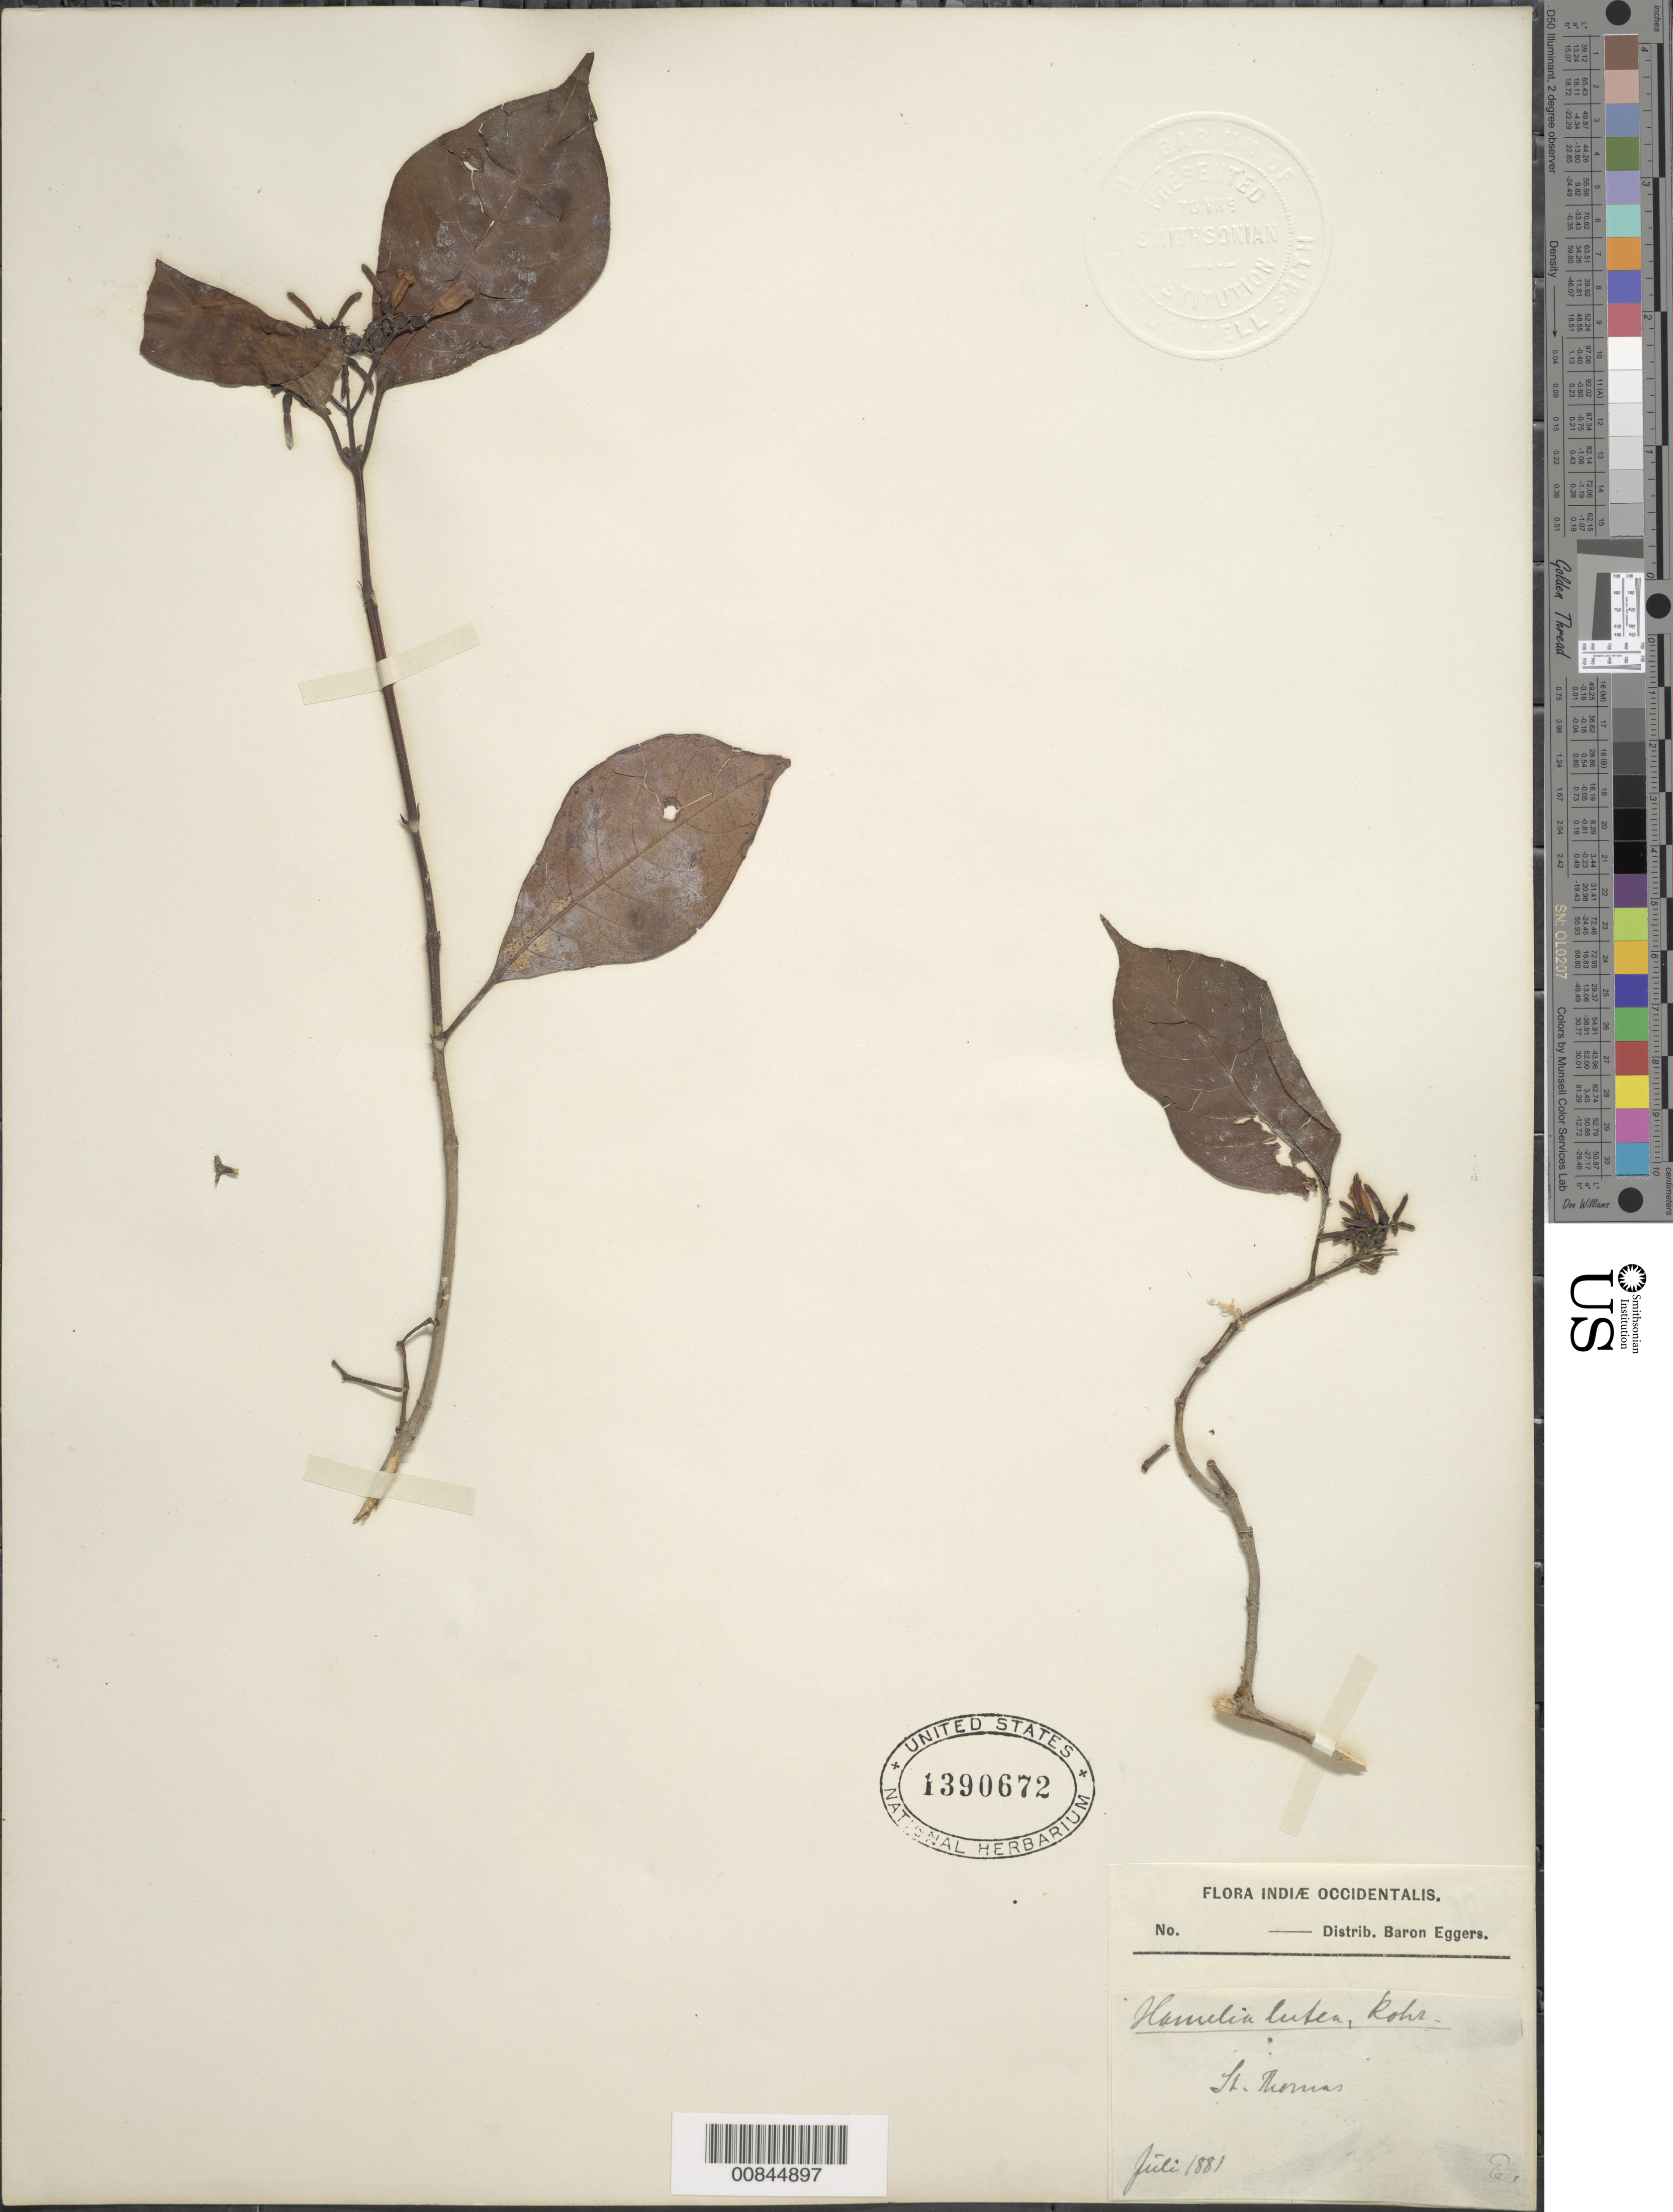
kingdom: Plantae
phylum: Tracheophyta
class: Magnoliopsida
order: Gentianales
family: Rubiaceae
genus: Hamelia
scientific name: Hamelia axillaris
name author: Sw.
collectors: H. F. A. von Eggers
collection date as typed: Jul 1881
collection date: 1881-07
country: U.S. Virgin Islands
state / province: St. Thomas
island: St. Thomas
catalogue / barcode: US 1390672